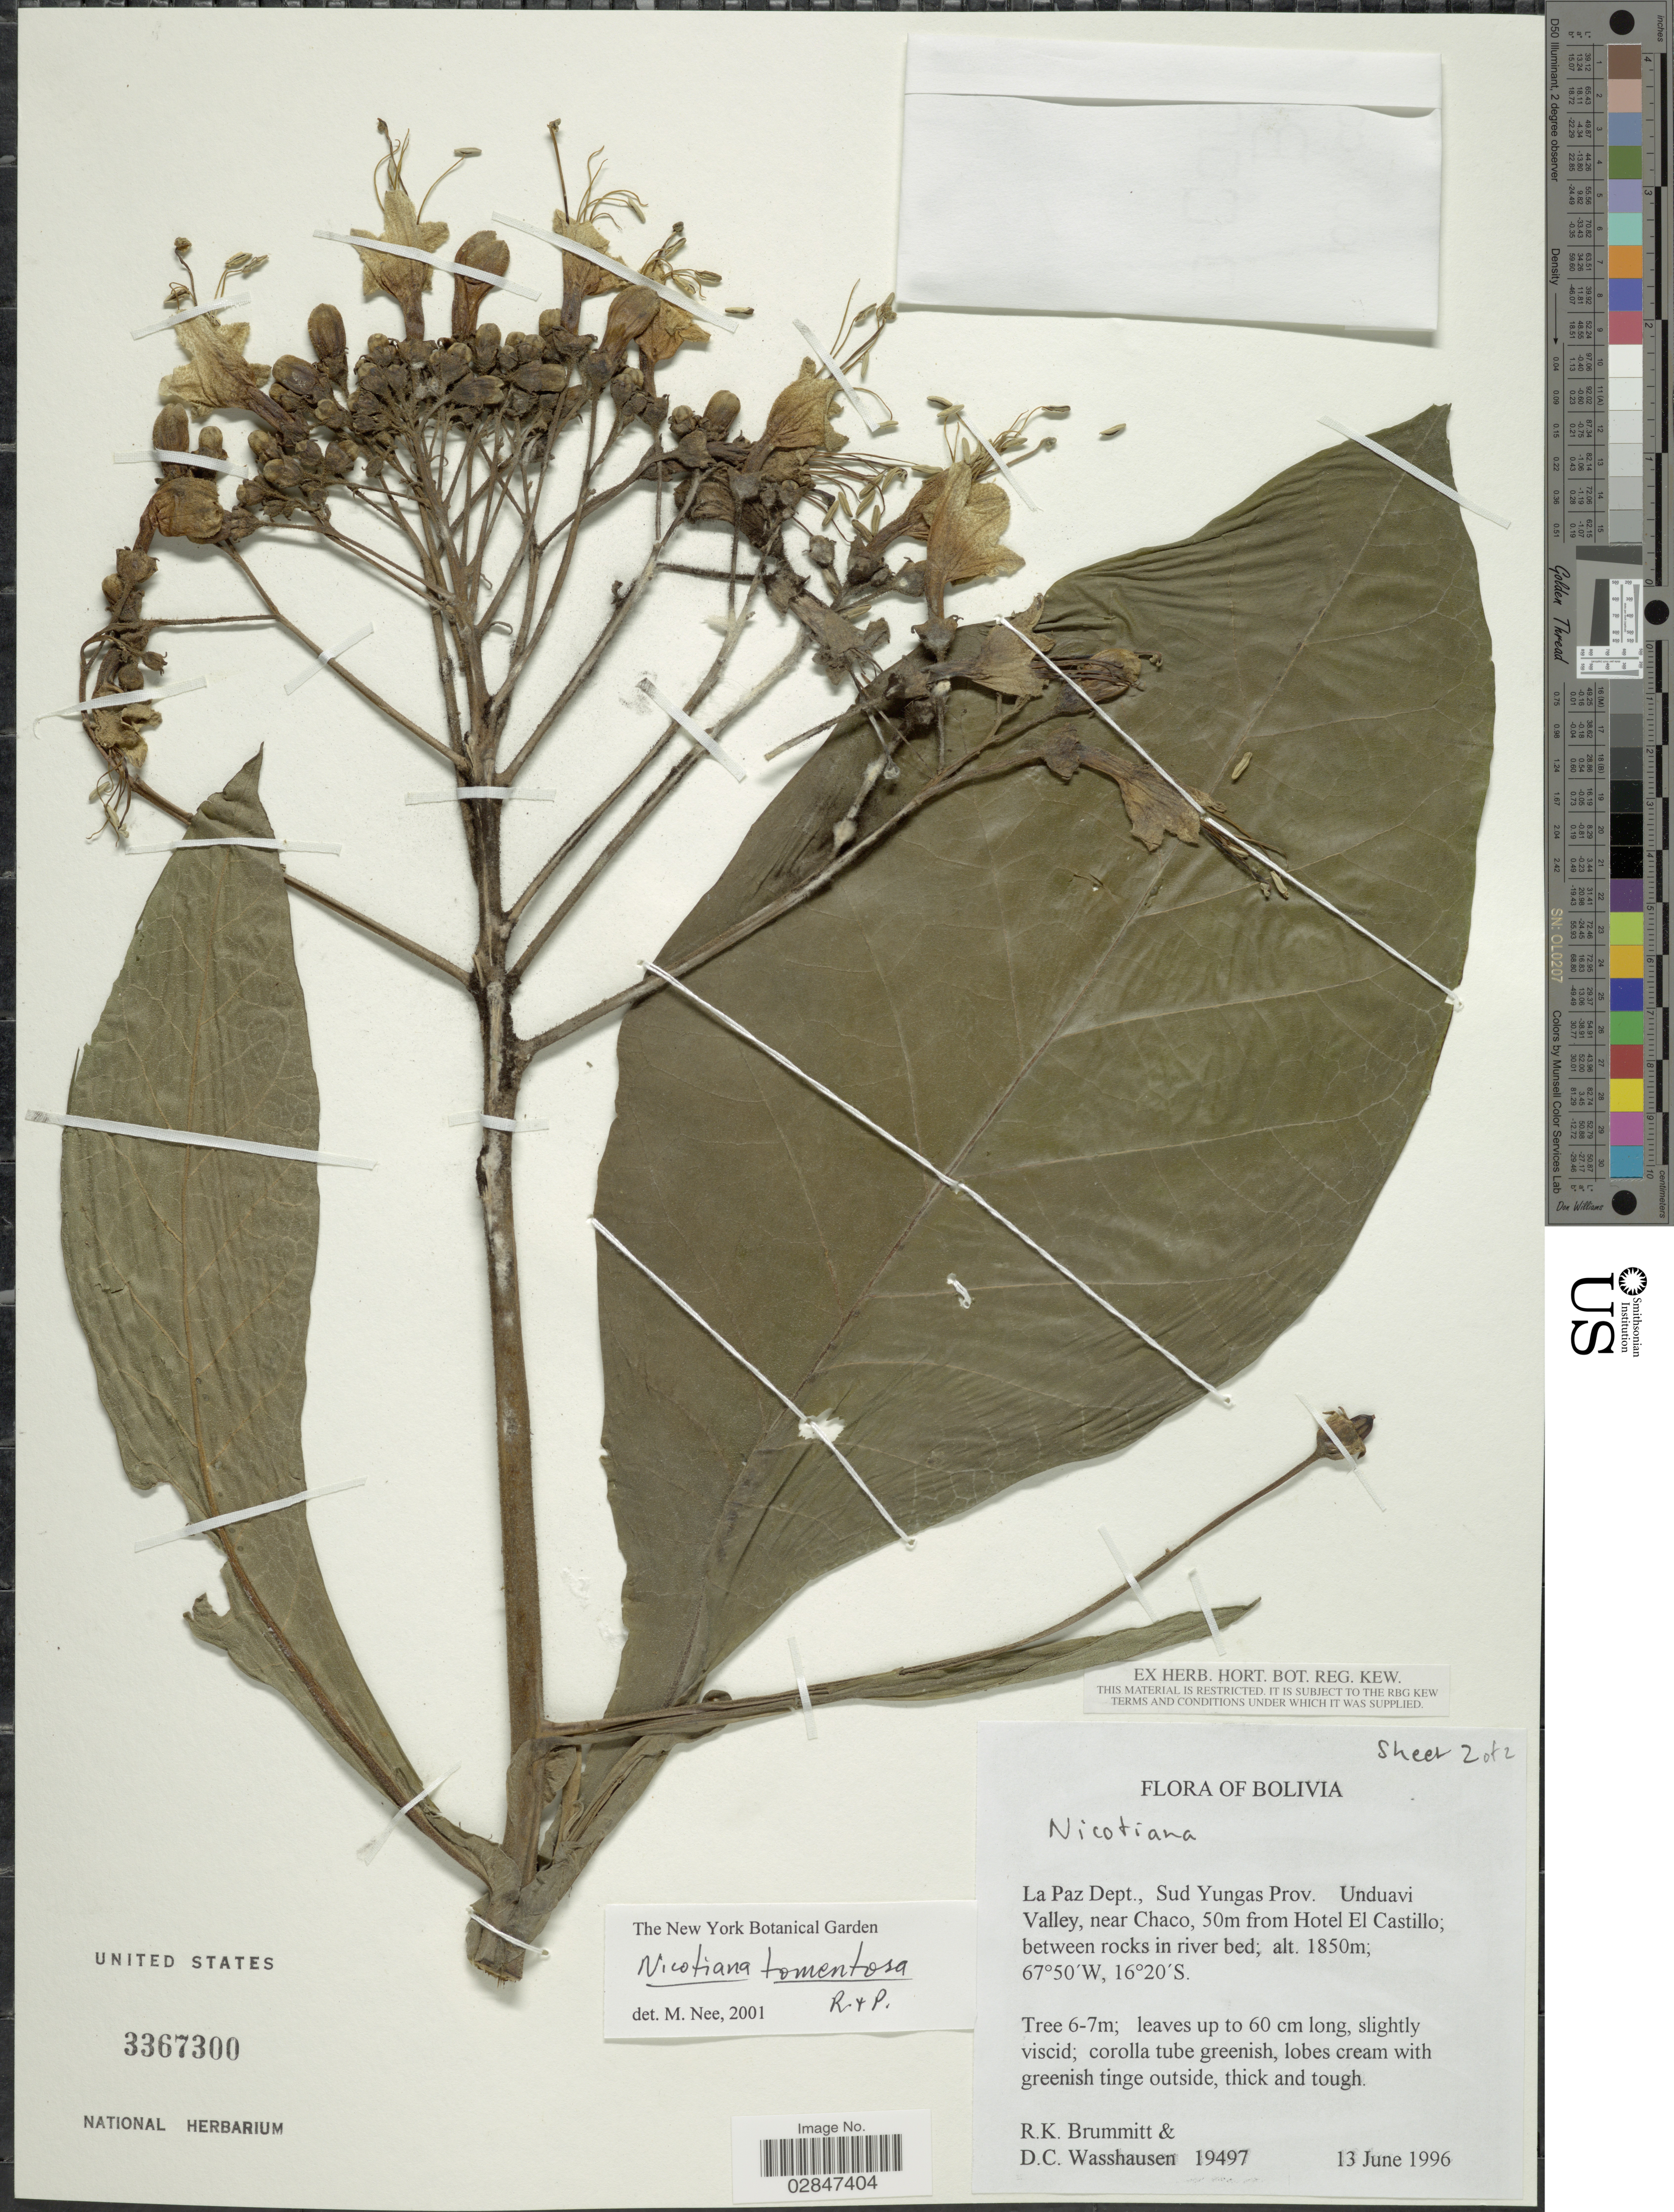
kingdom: Plantae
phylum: Tracheophyta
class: Magnoliopsida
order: Solanales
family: Solanaceae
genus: Nicotiana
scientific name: Nicotiana tomentosa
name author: Ruiz & Pav.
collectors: R. K. Brummitt & D. C. Wasshausen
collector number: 19497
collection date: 1996-06-13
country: Bolivia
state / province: La Paz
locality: La Paz Dept., Sud Yungas Prov., Unduavi Valley, near Chaco, 50m from Hotel El Castillo; between rocks in river bed.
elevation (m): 1850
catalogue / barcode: US 3367300